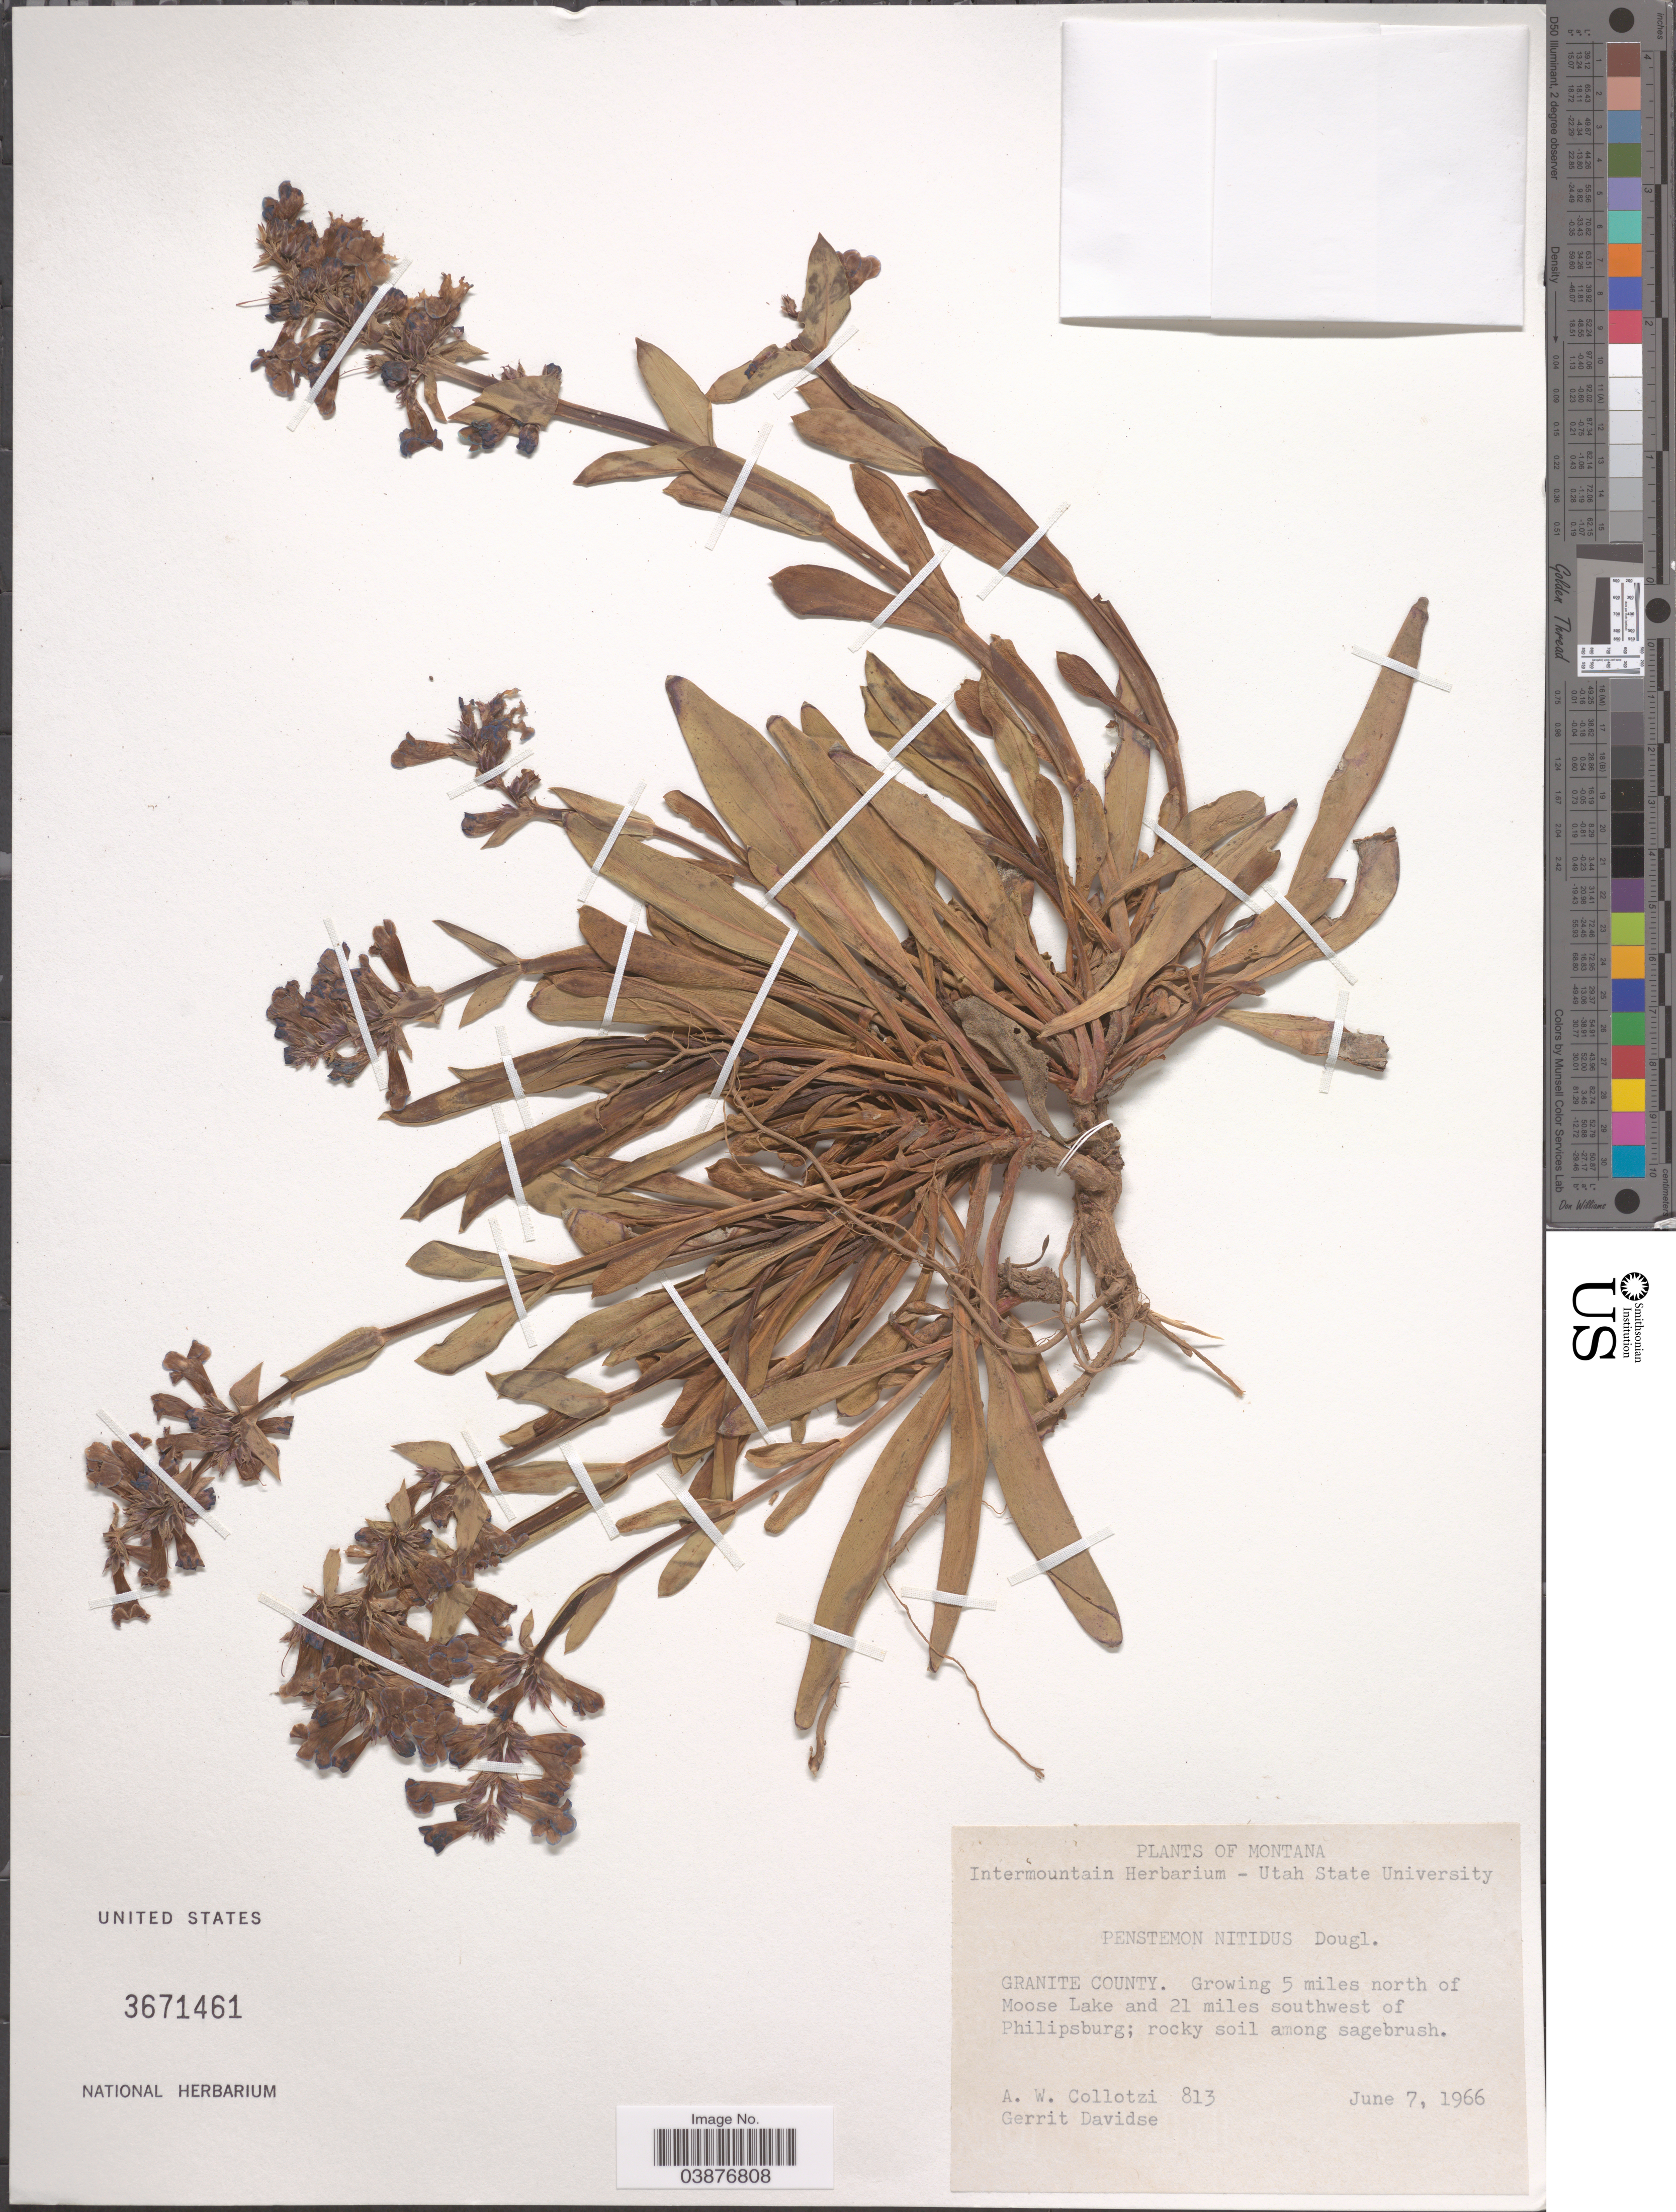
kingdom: Plantae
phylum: Tracheophyta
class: Magnoliopsida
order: Lamiales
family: Plantaginaceae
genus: Penstemon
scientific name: Penstemon nitidus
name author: Douglas ex Benth.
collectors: A. W. Collotzi & G. Davidse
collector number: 813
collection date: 1966-06-07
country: United States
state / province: Montana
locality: Granite County. 5 miles north of Moose Lake and 21 miles southwest of Philipsburg.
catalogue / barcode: US 3671461